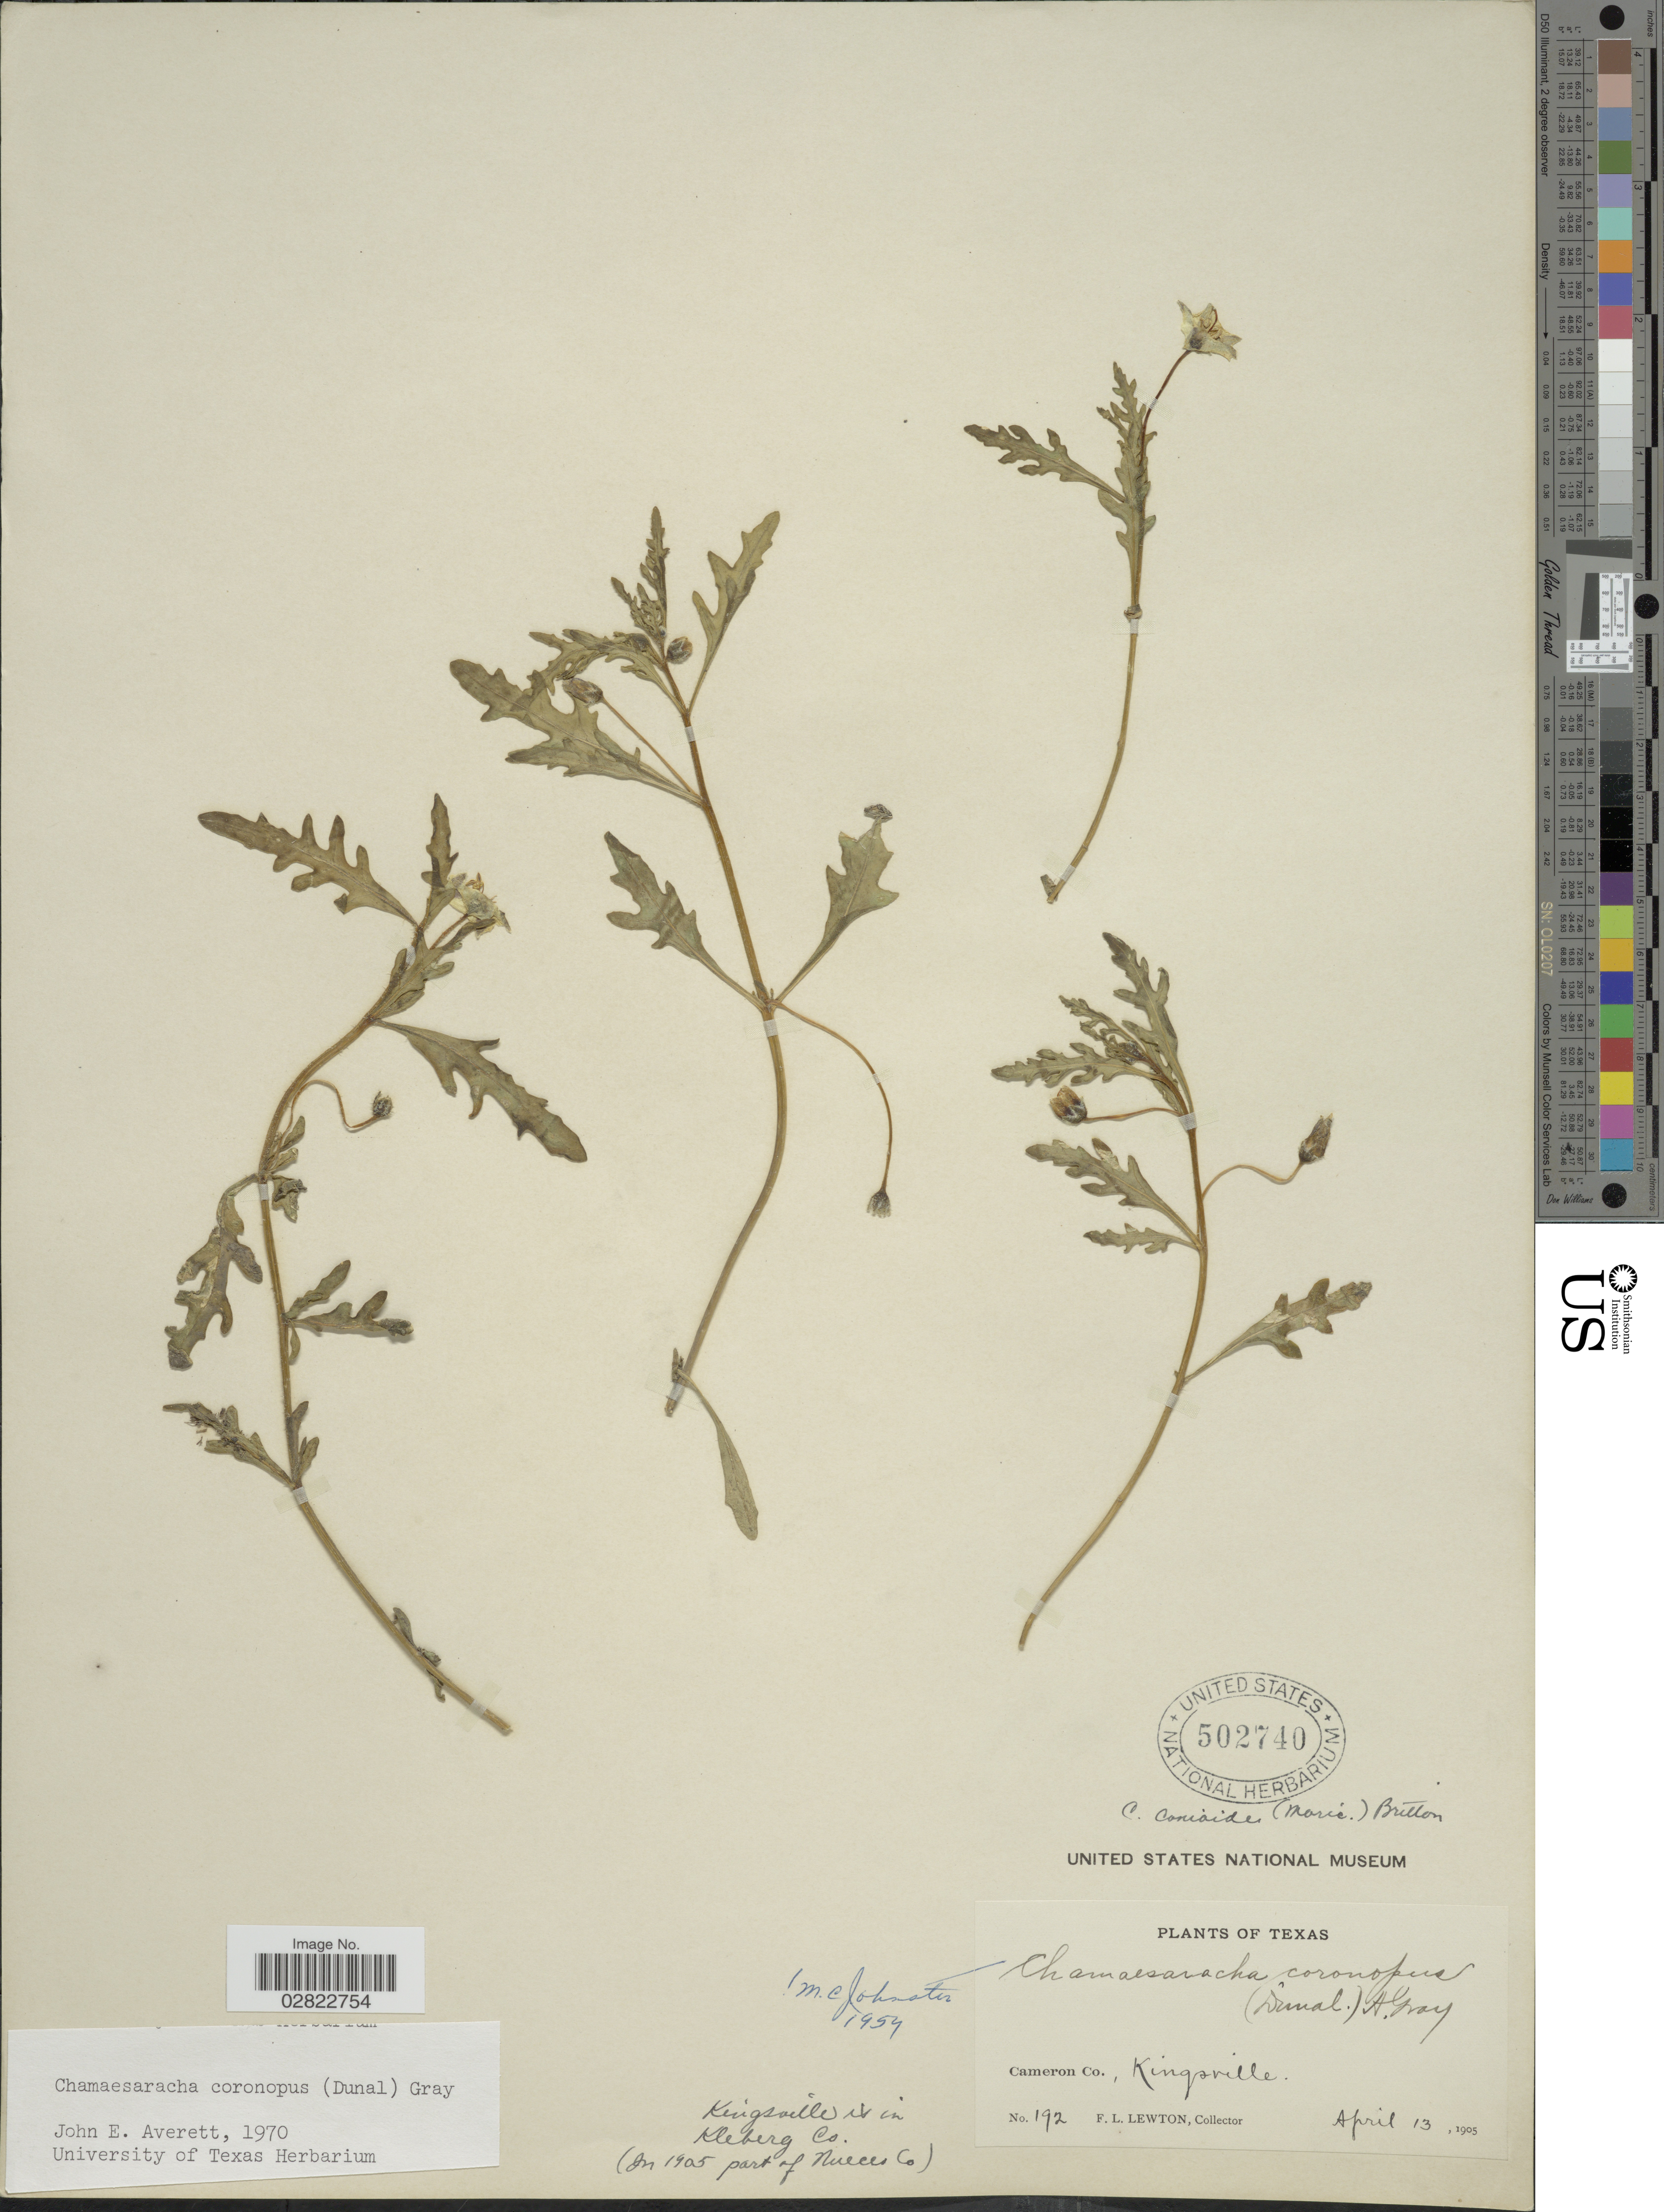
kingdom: Plantae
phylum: Tracheophyta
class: Magnoliopsida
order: Solanales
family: Solanaceae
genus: Chamaesaracha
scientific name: Chamaesaracha coronopus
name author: (Dunal) A. Gray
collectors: F. L. Lewton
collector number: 192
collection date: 1905-04-13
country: United States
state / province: Texas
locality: Cameron Co., Kingsville.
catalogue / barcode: US 502740